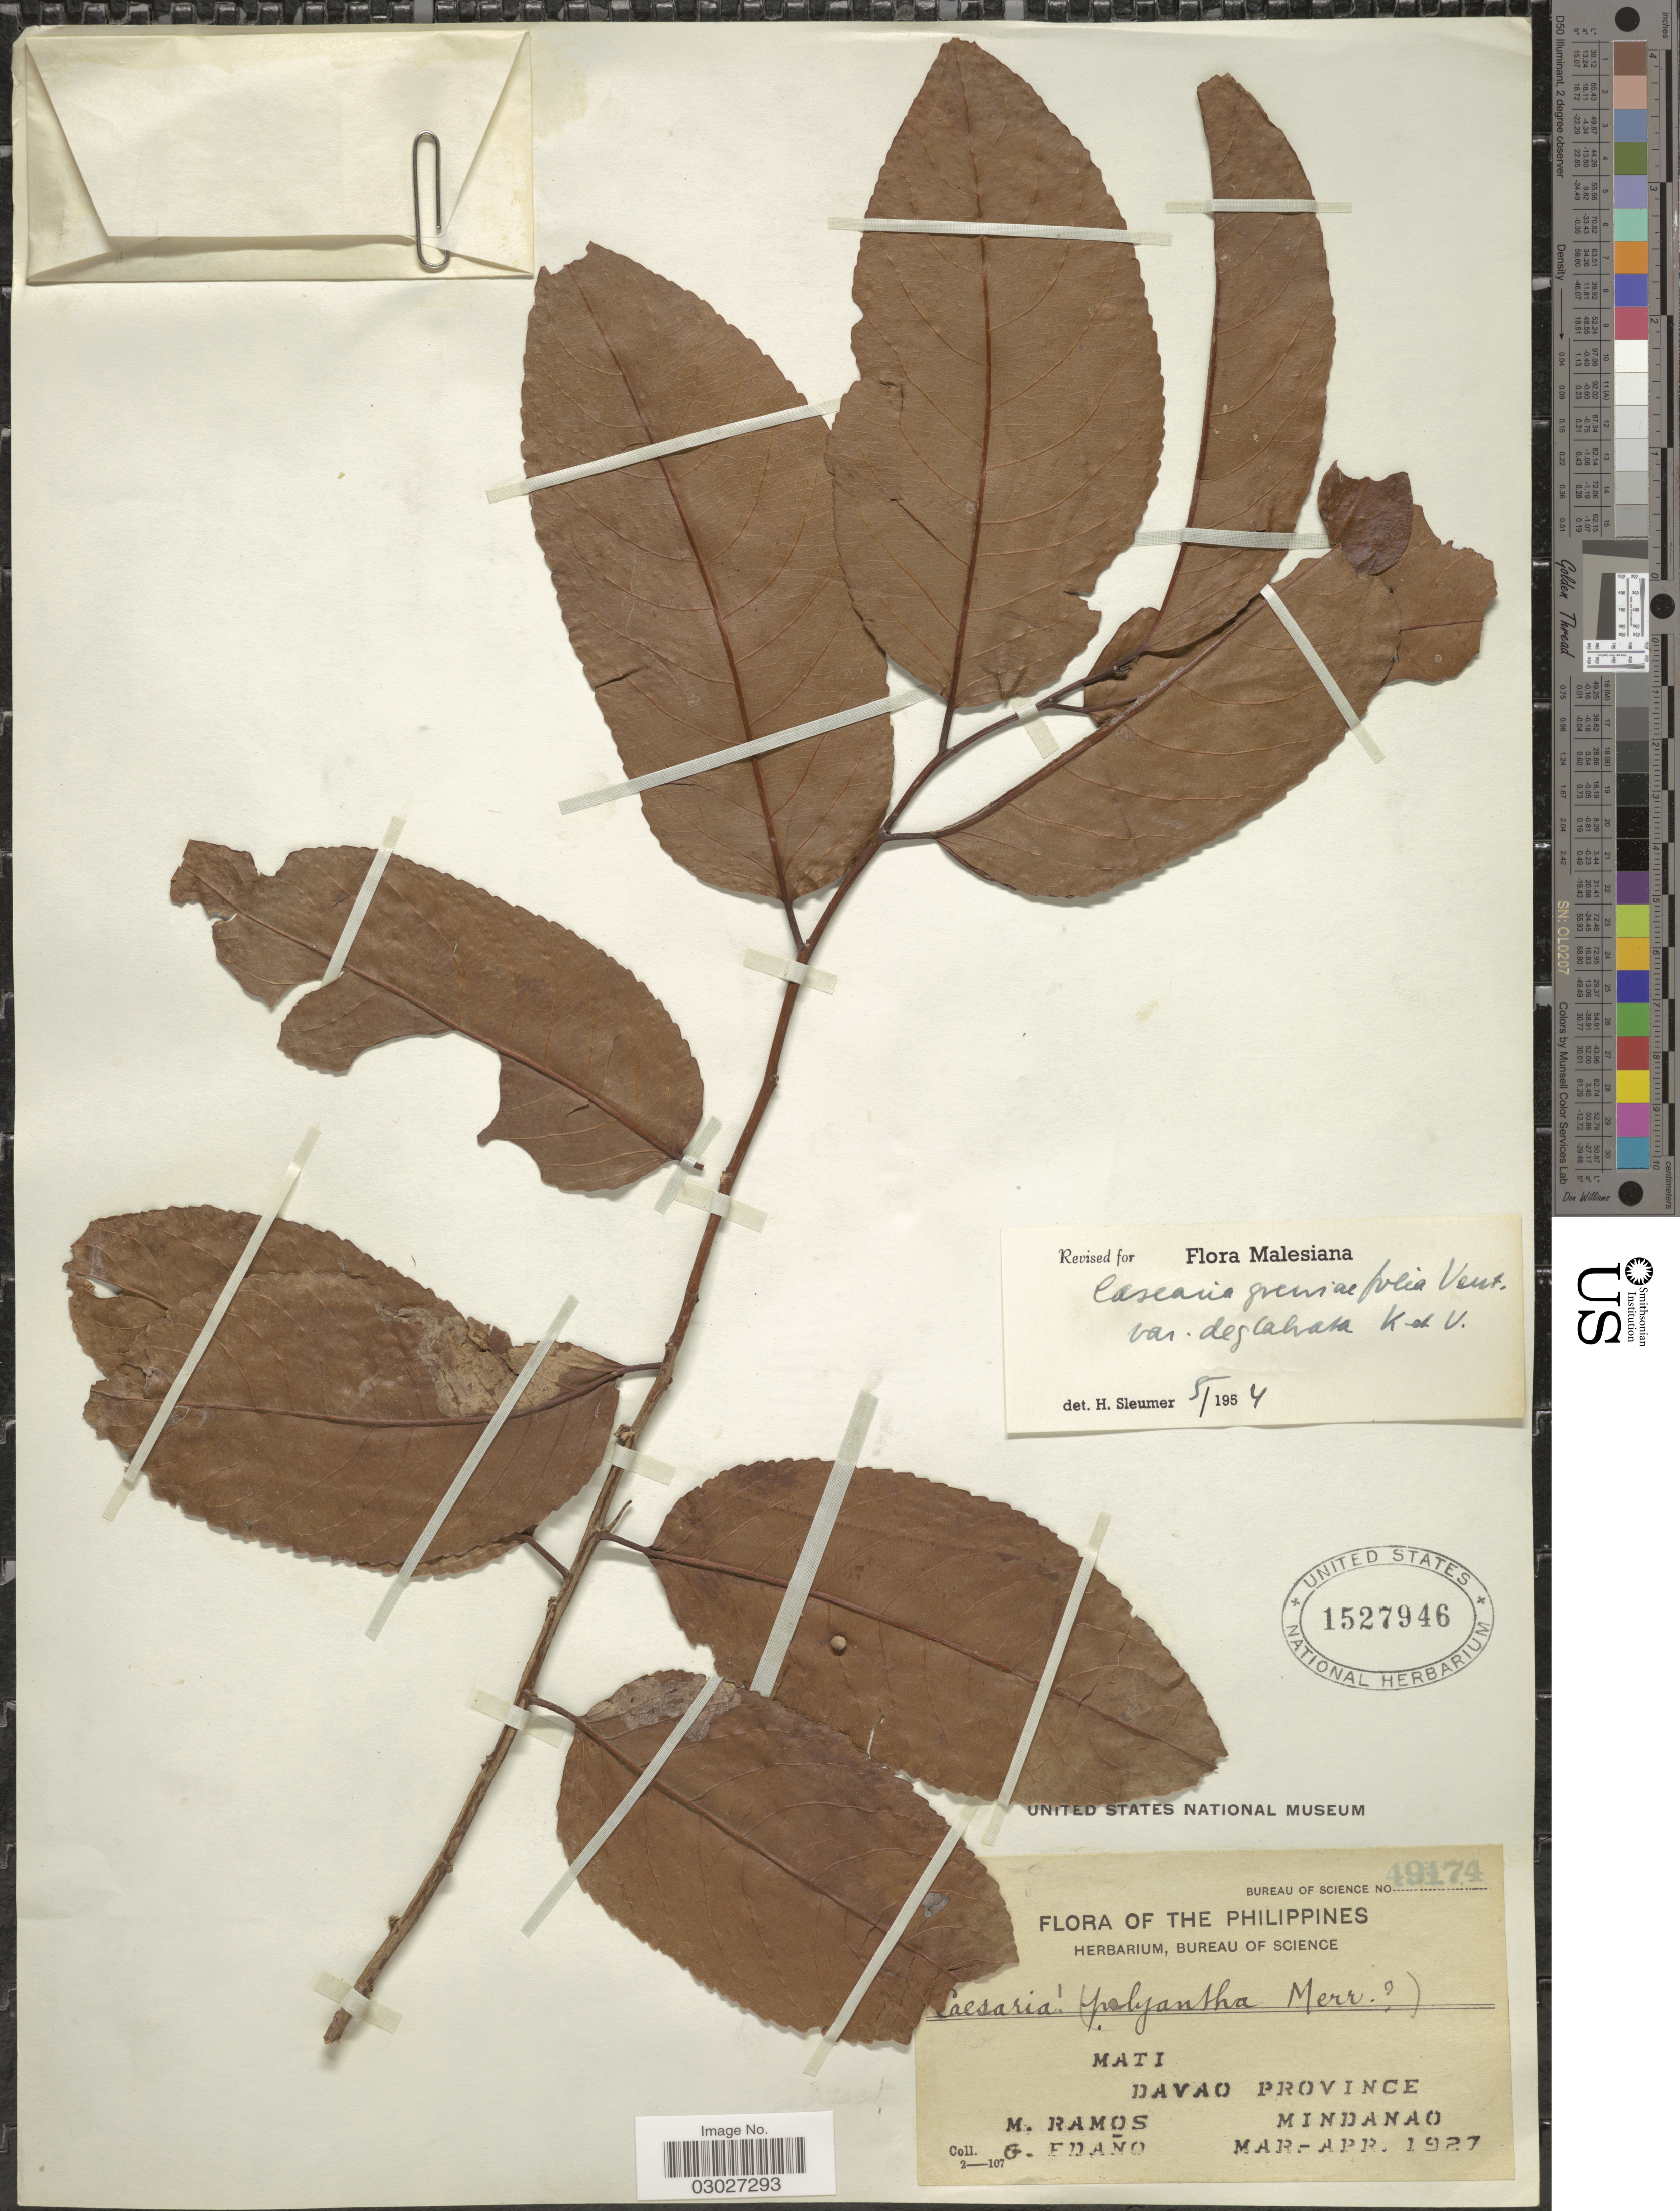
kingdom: Plantae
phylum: Tracheophyta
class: Magnoliopsida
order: Malpighiales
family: Salicaceae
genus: Casearia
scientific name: Casearia grewiifolia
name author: Vent.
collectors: M. Ramos & G. Edaño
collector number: Bureau of Science 49174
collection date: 1927-03/1927-04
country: Philippines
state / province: Davao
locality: Mati, Mindanao.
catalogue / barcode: US 1527946